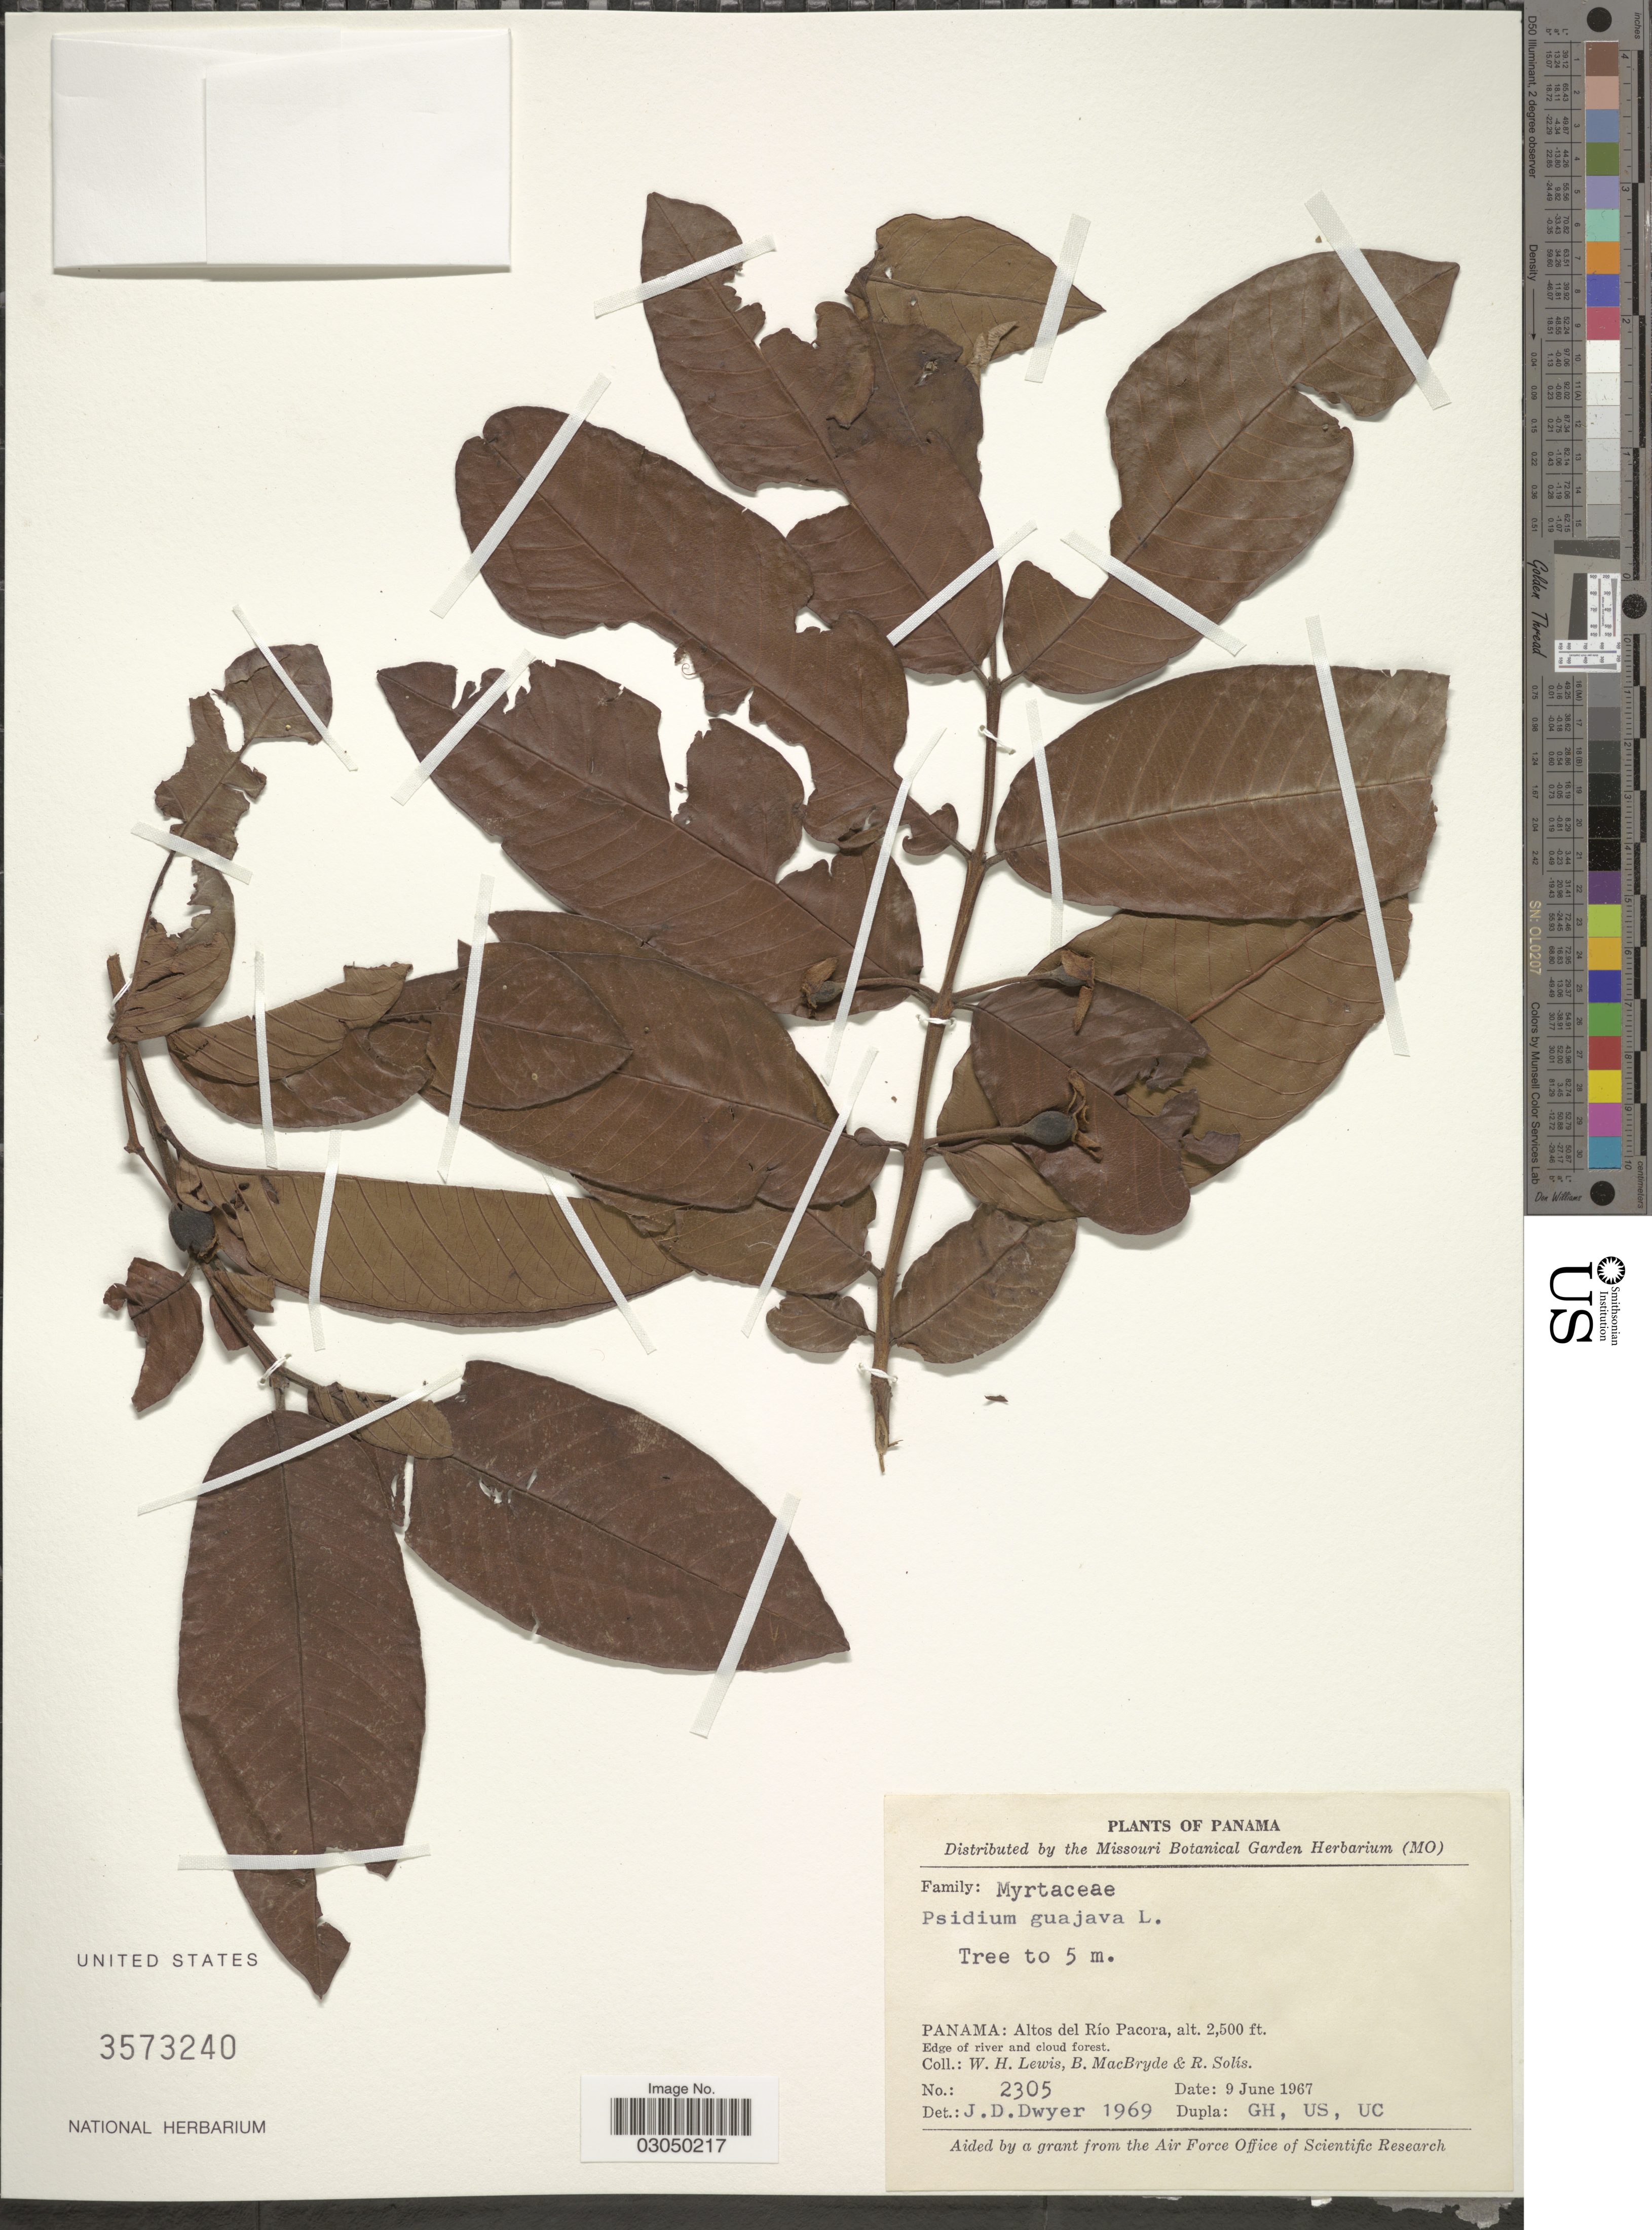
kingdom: Plantae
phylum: Tracheophyta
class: Magnoliopsida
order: Myrtales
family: Myrtaceae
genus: Psidium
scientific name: Psidium guajava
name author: L.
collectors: W. H. Lewis, B. MacBryde & R. Solis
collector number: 2305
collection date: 1967-06-09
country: Panama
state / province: Panamá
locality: Altos del Río Pacora.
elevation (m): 762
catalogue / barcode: US 3573240